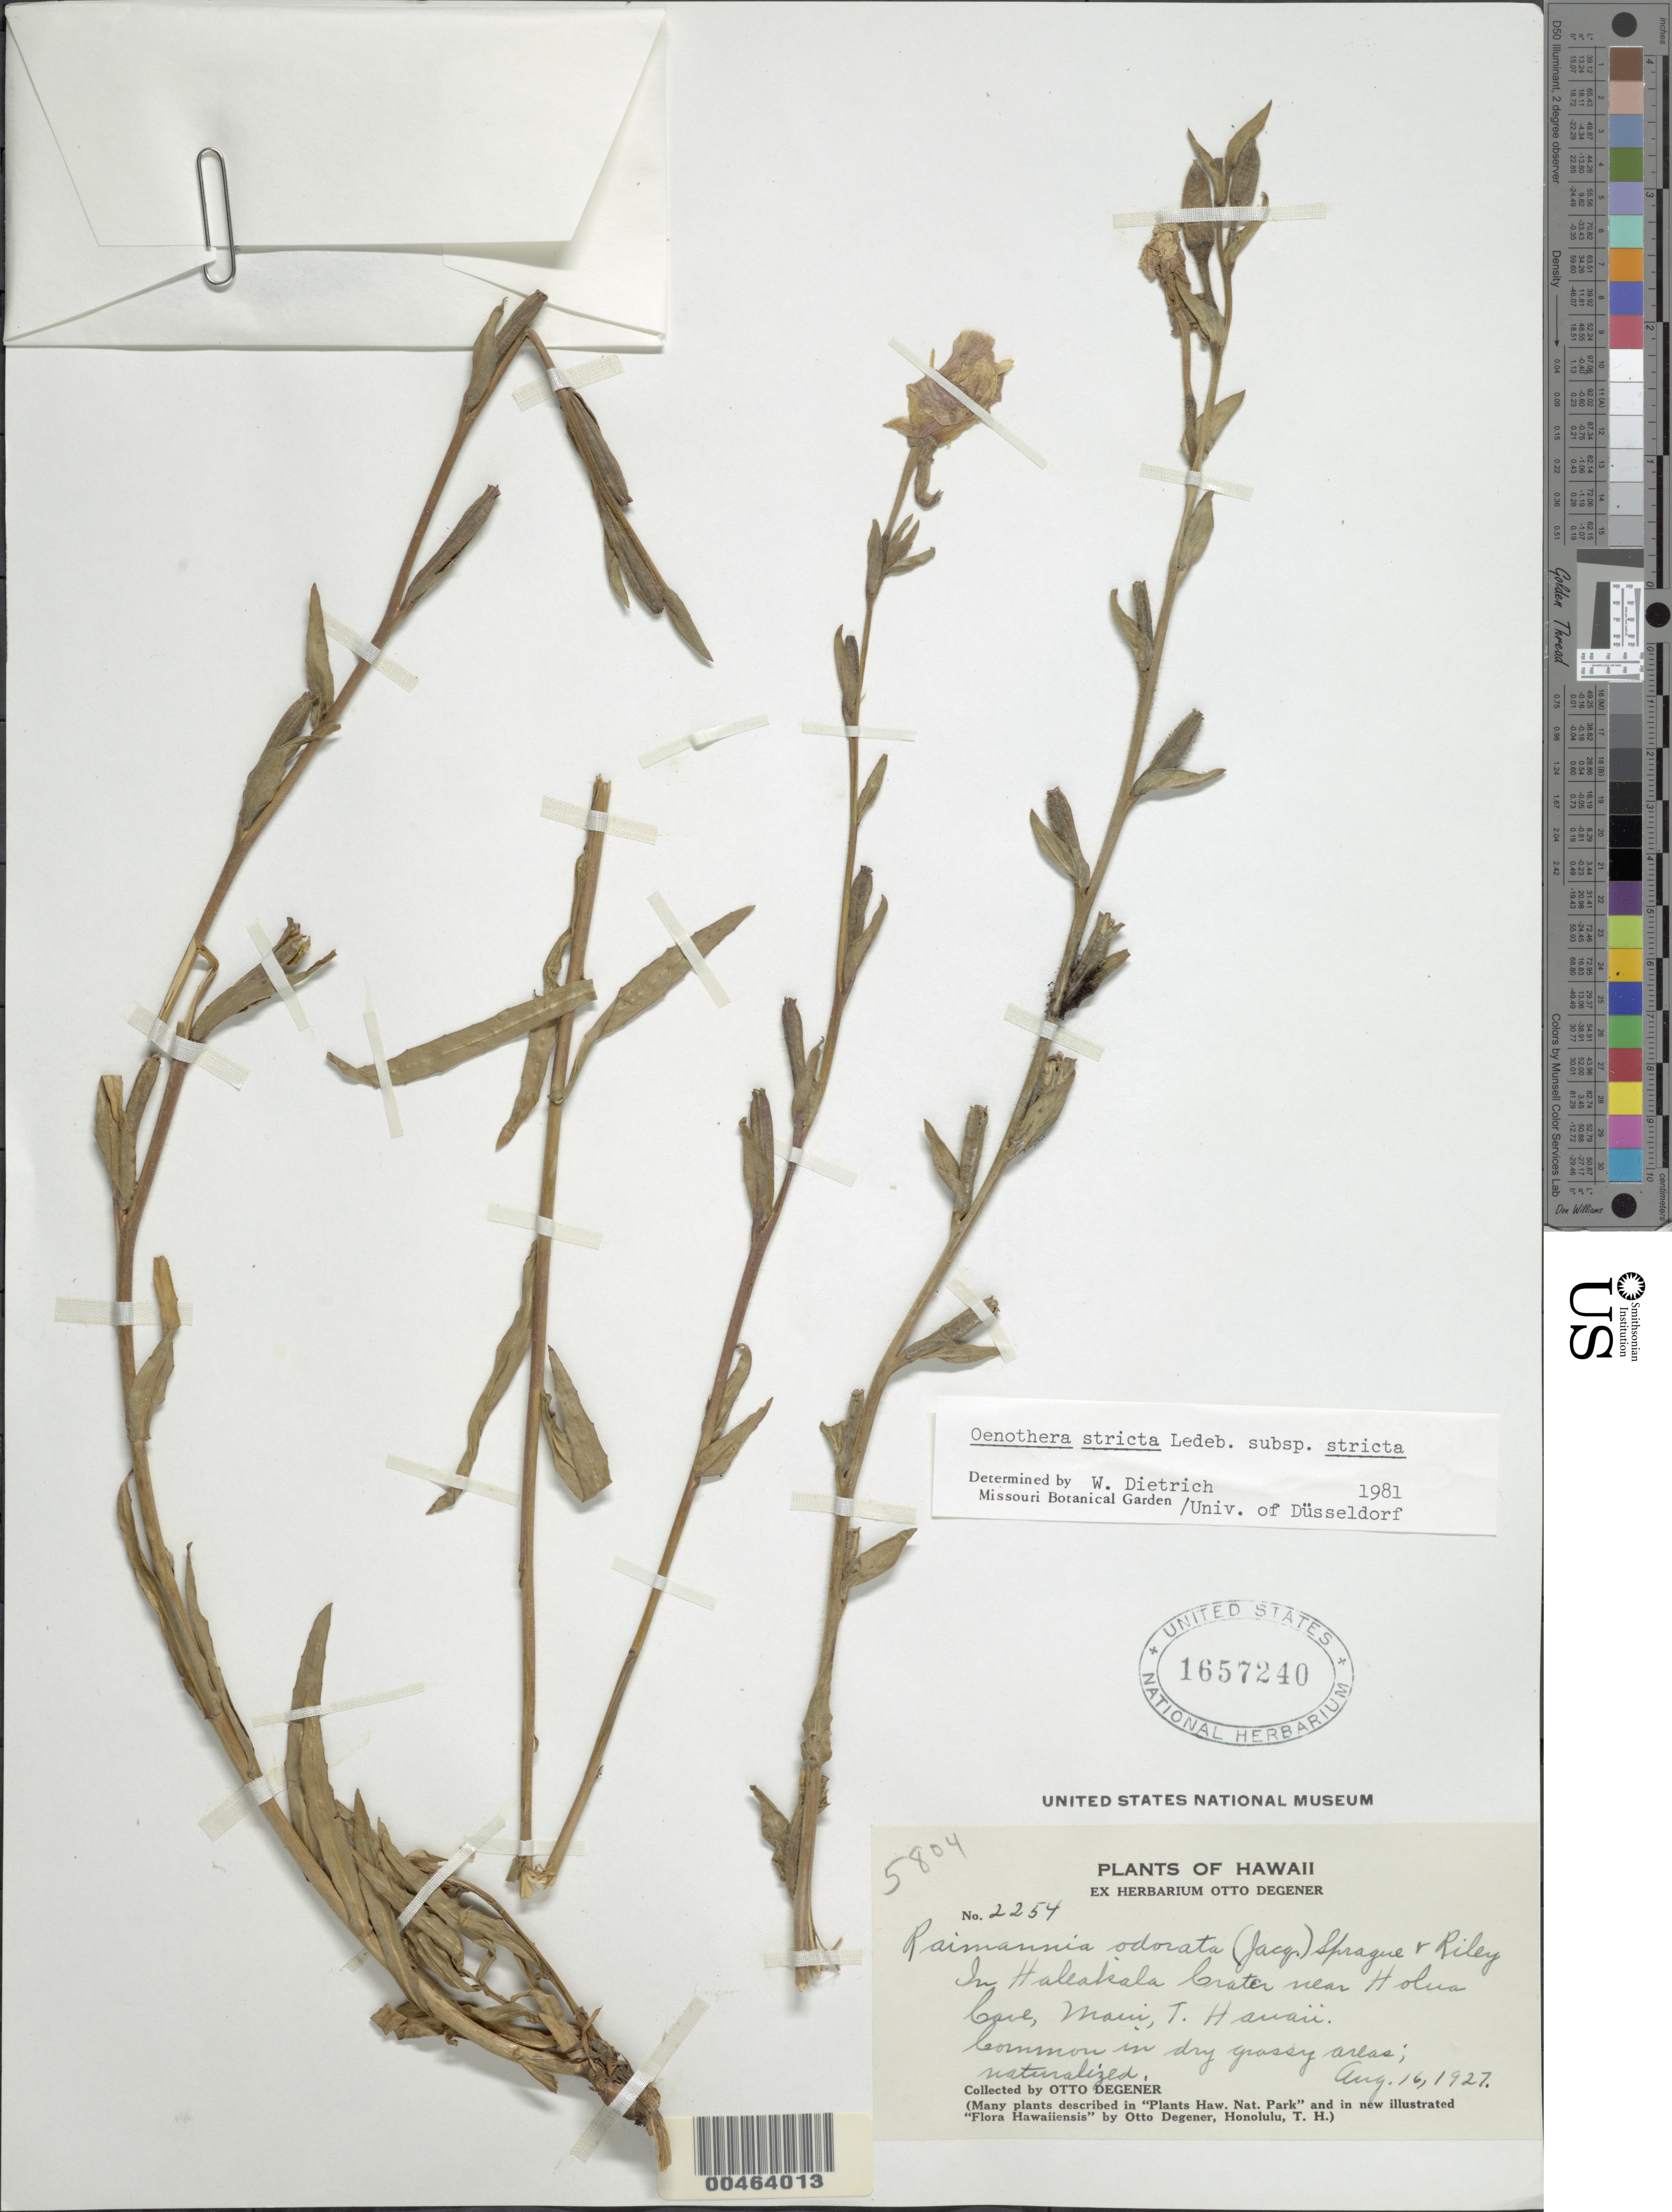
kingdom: Plantae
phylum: Tracheophyta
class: Magnoliopsida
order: Myrtales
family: Onagraceae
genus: Oenothera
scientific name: Oenothera stricta subsp. stricta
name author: Ledeb. ex Link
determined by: Dietrich, W.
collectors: O. Degener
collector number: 2254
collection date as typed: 16 Aug 1927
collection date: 1927-08-16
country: United States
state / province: Hawaii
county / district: Maui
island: Maui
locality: In Haleakala Crater near Holua Cave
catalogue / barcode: US 1657240